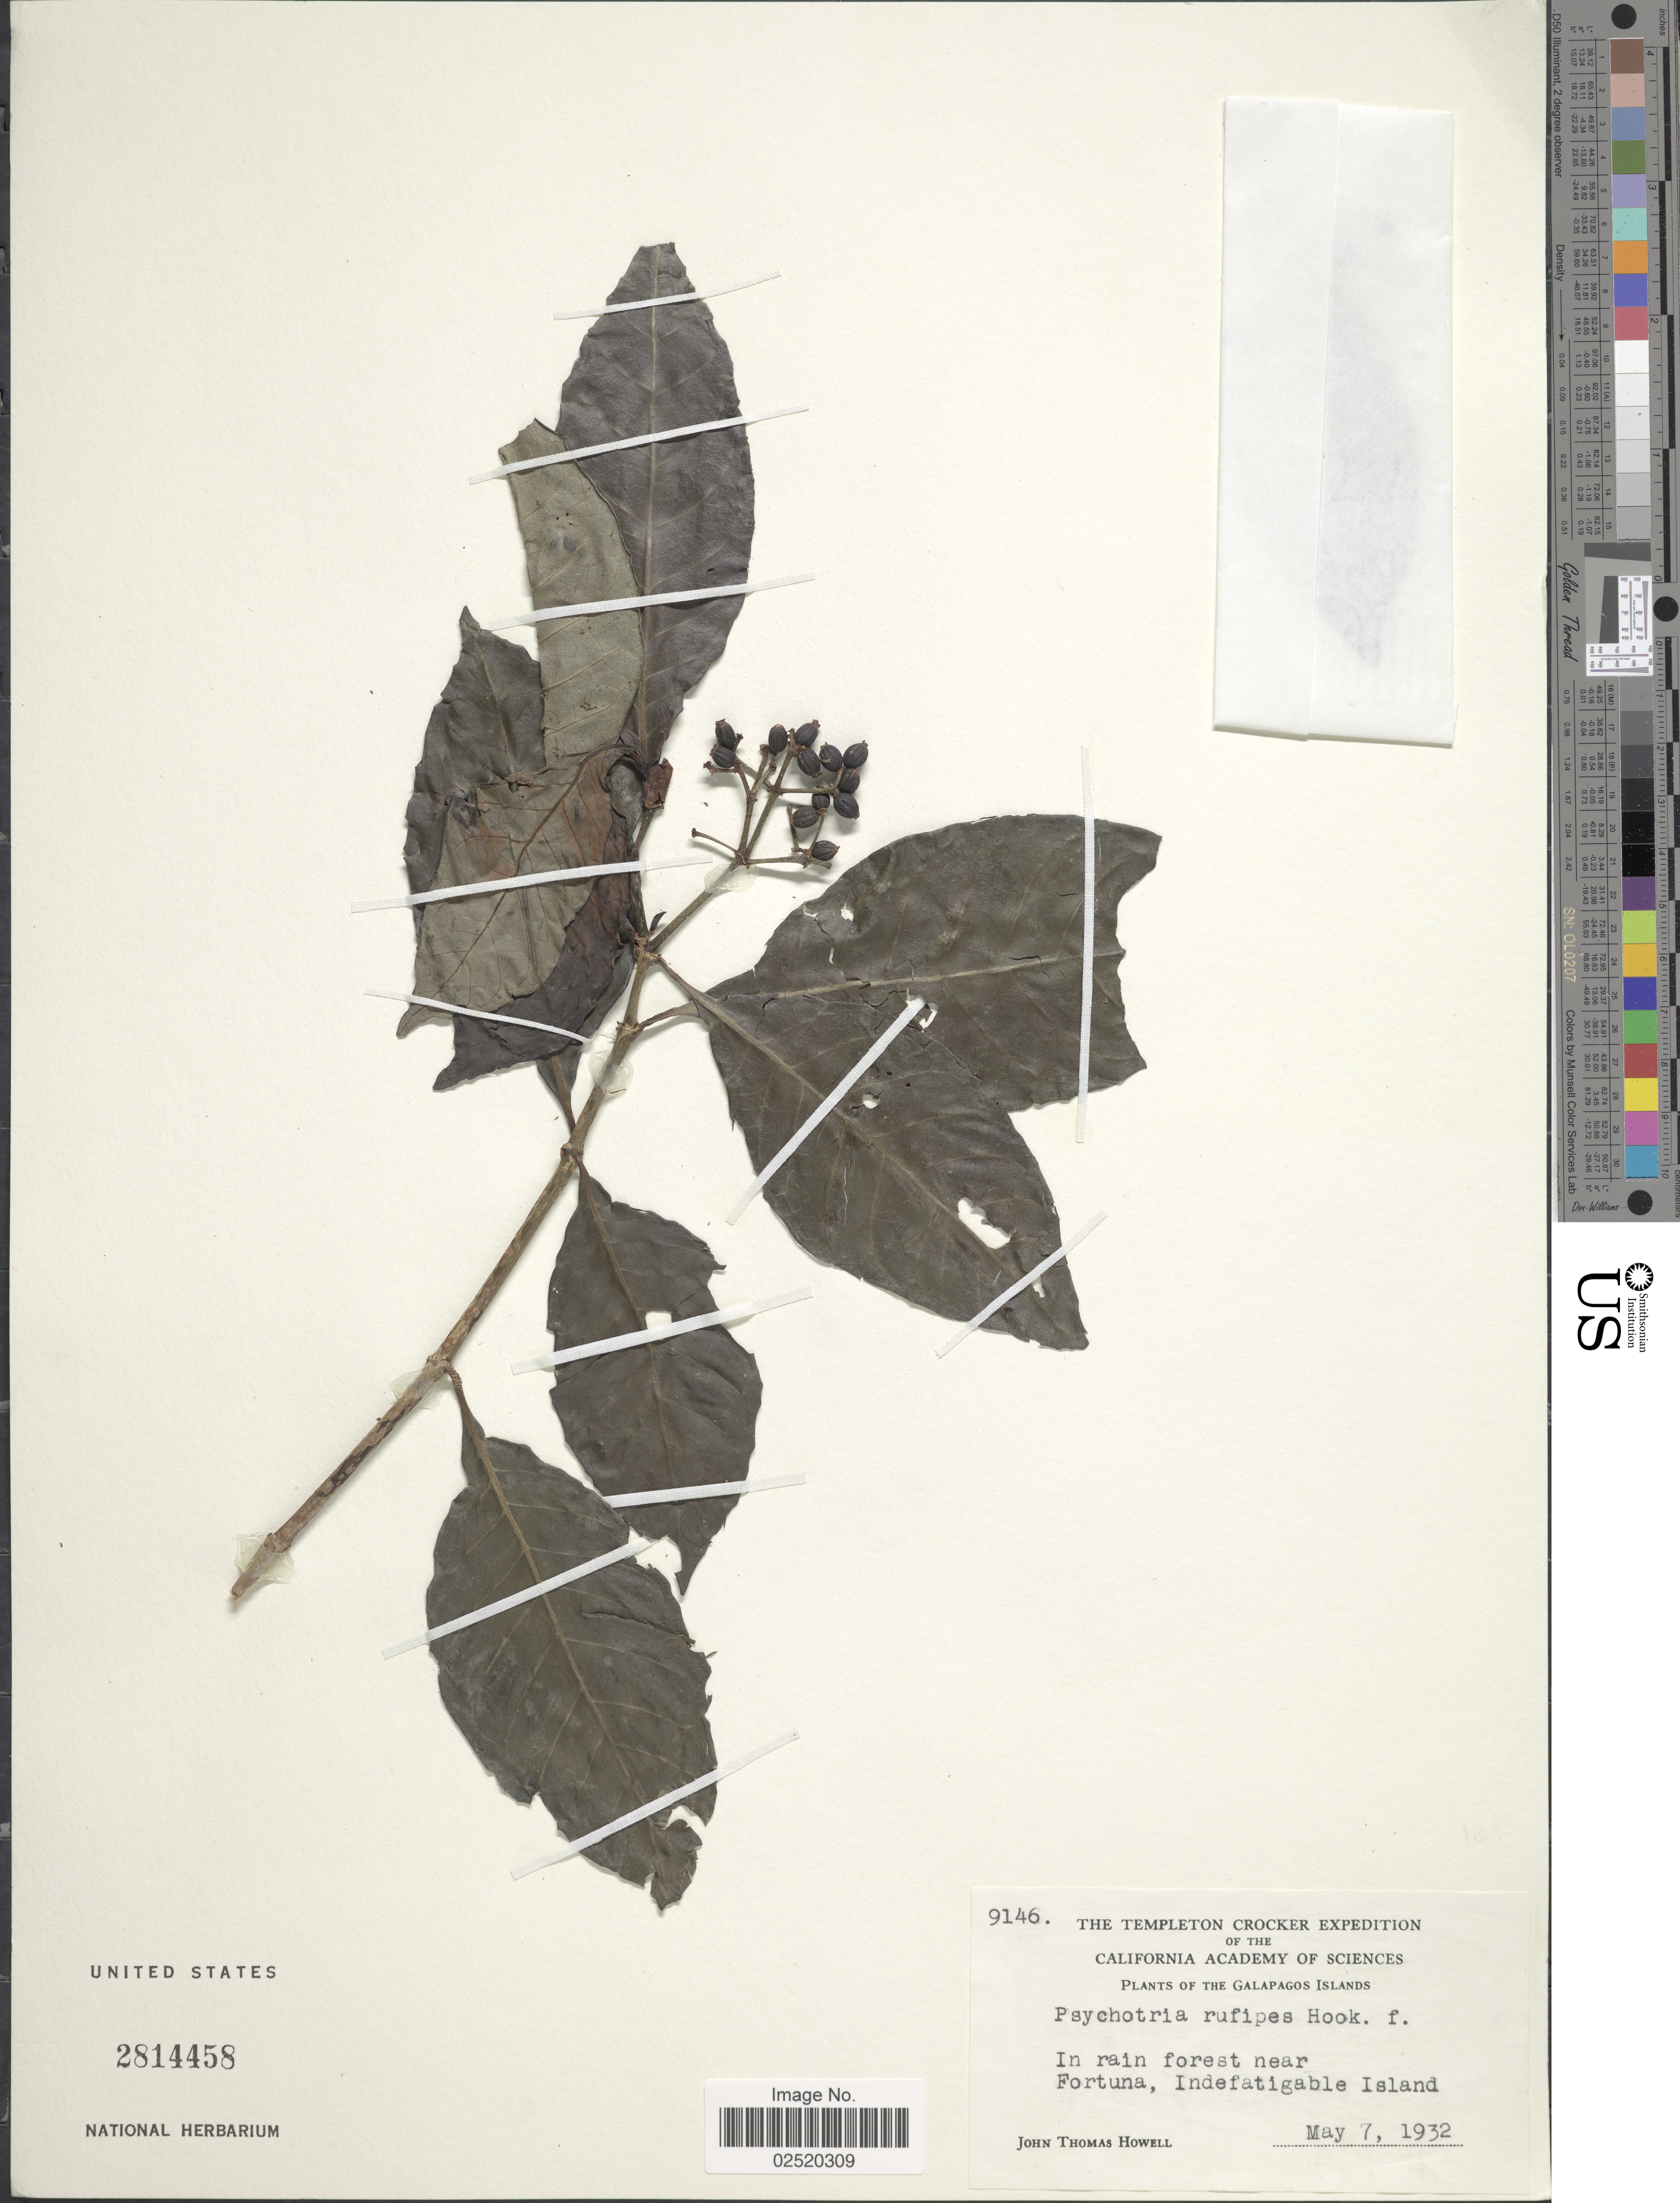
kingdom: Plantae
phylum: Tracheophyta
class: Magnoliopsida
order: Gentianales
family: Rubiaceae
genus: Psychotria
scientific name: Psychotria rufipes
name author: Hook. f.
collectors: J. T. Howell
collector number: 9146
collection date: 1932-05-07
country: Ecuador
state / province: Colón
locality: The Galapagos Islands, In rain forest near Fortuna, Indefatigable Island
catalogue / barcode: US 2814458